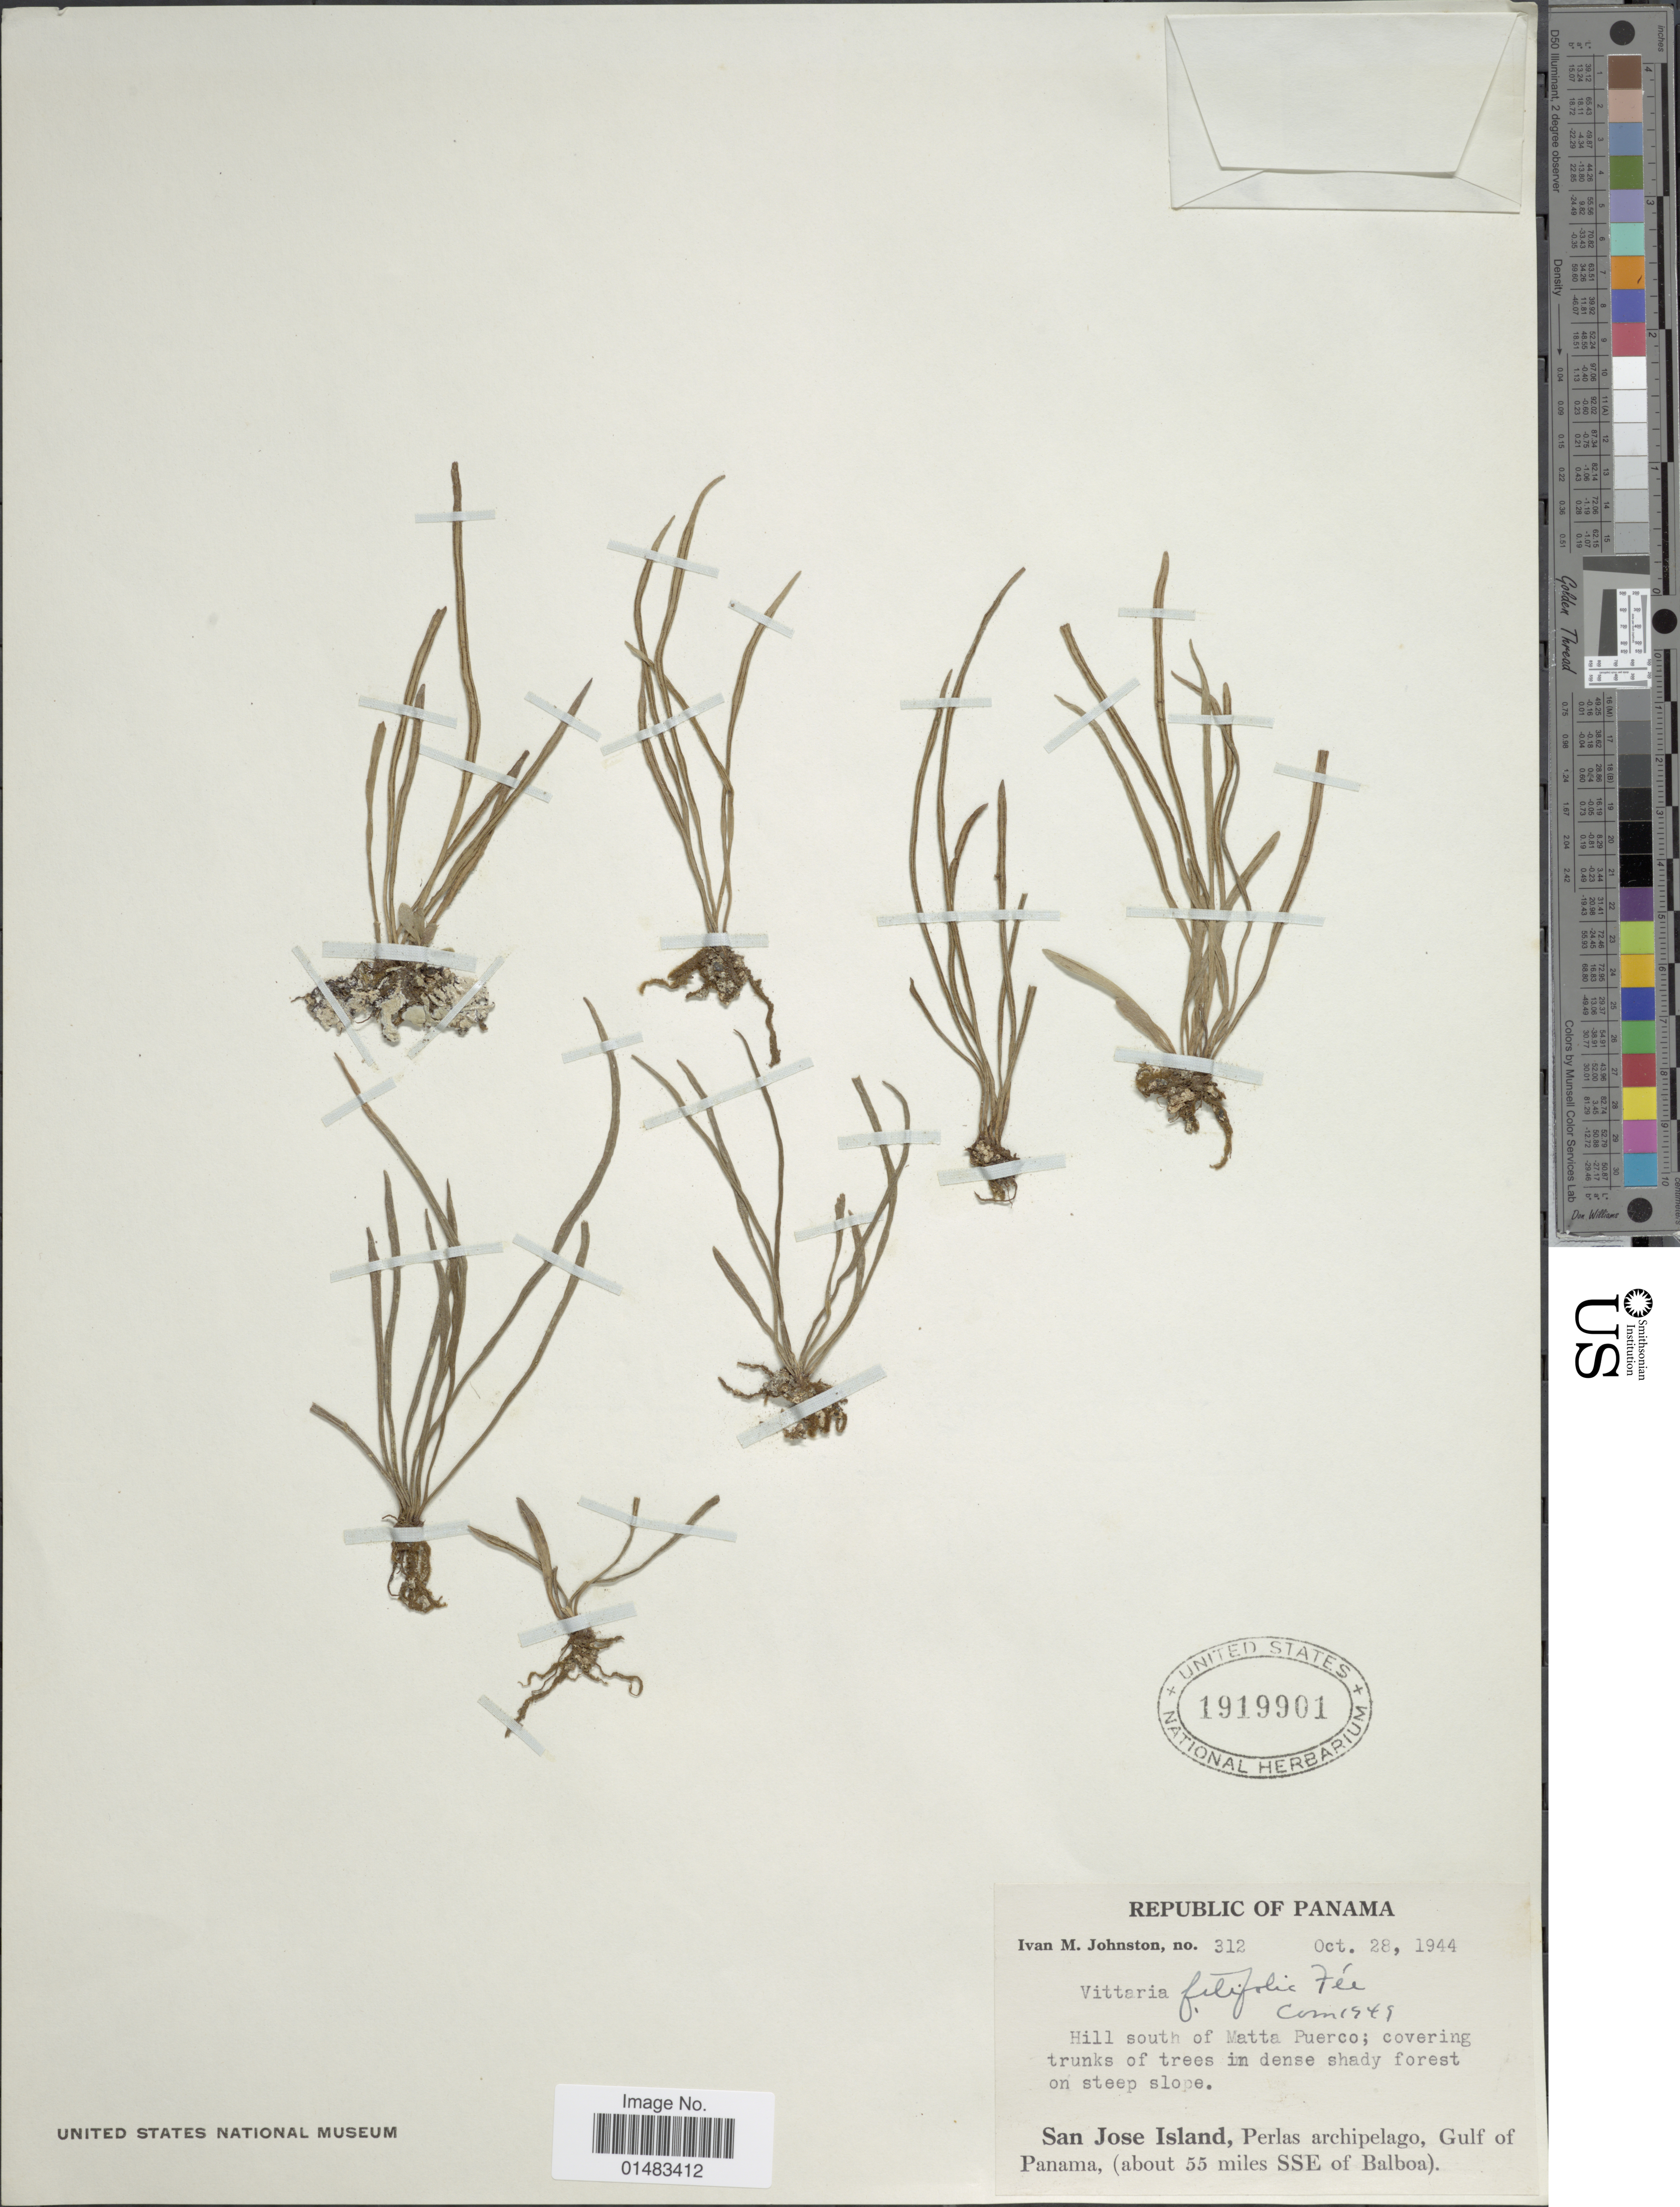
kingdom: Plantae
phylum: Tracheophyta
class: Polypodiopsida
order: Polypodiales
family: Pteridaceae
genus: Vittaria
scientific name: Vittaria filifolia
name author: Fée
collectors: I.M. Johnston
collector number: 312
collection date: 1944-10-28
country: Panama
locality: Republic of Panama, hill south of Matta Puerco; covering trunks of trees in dense shady forest on steep slope,San Jose Island, Perlas archipelago, Gulf of Panama (about 55 miles SSE of Balboa)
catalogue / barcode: US 1919901